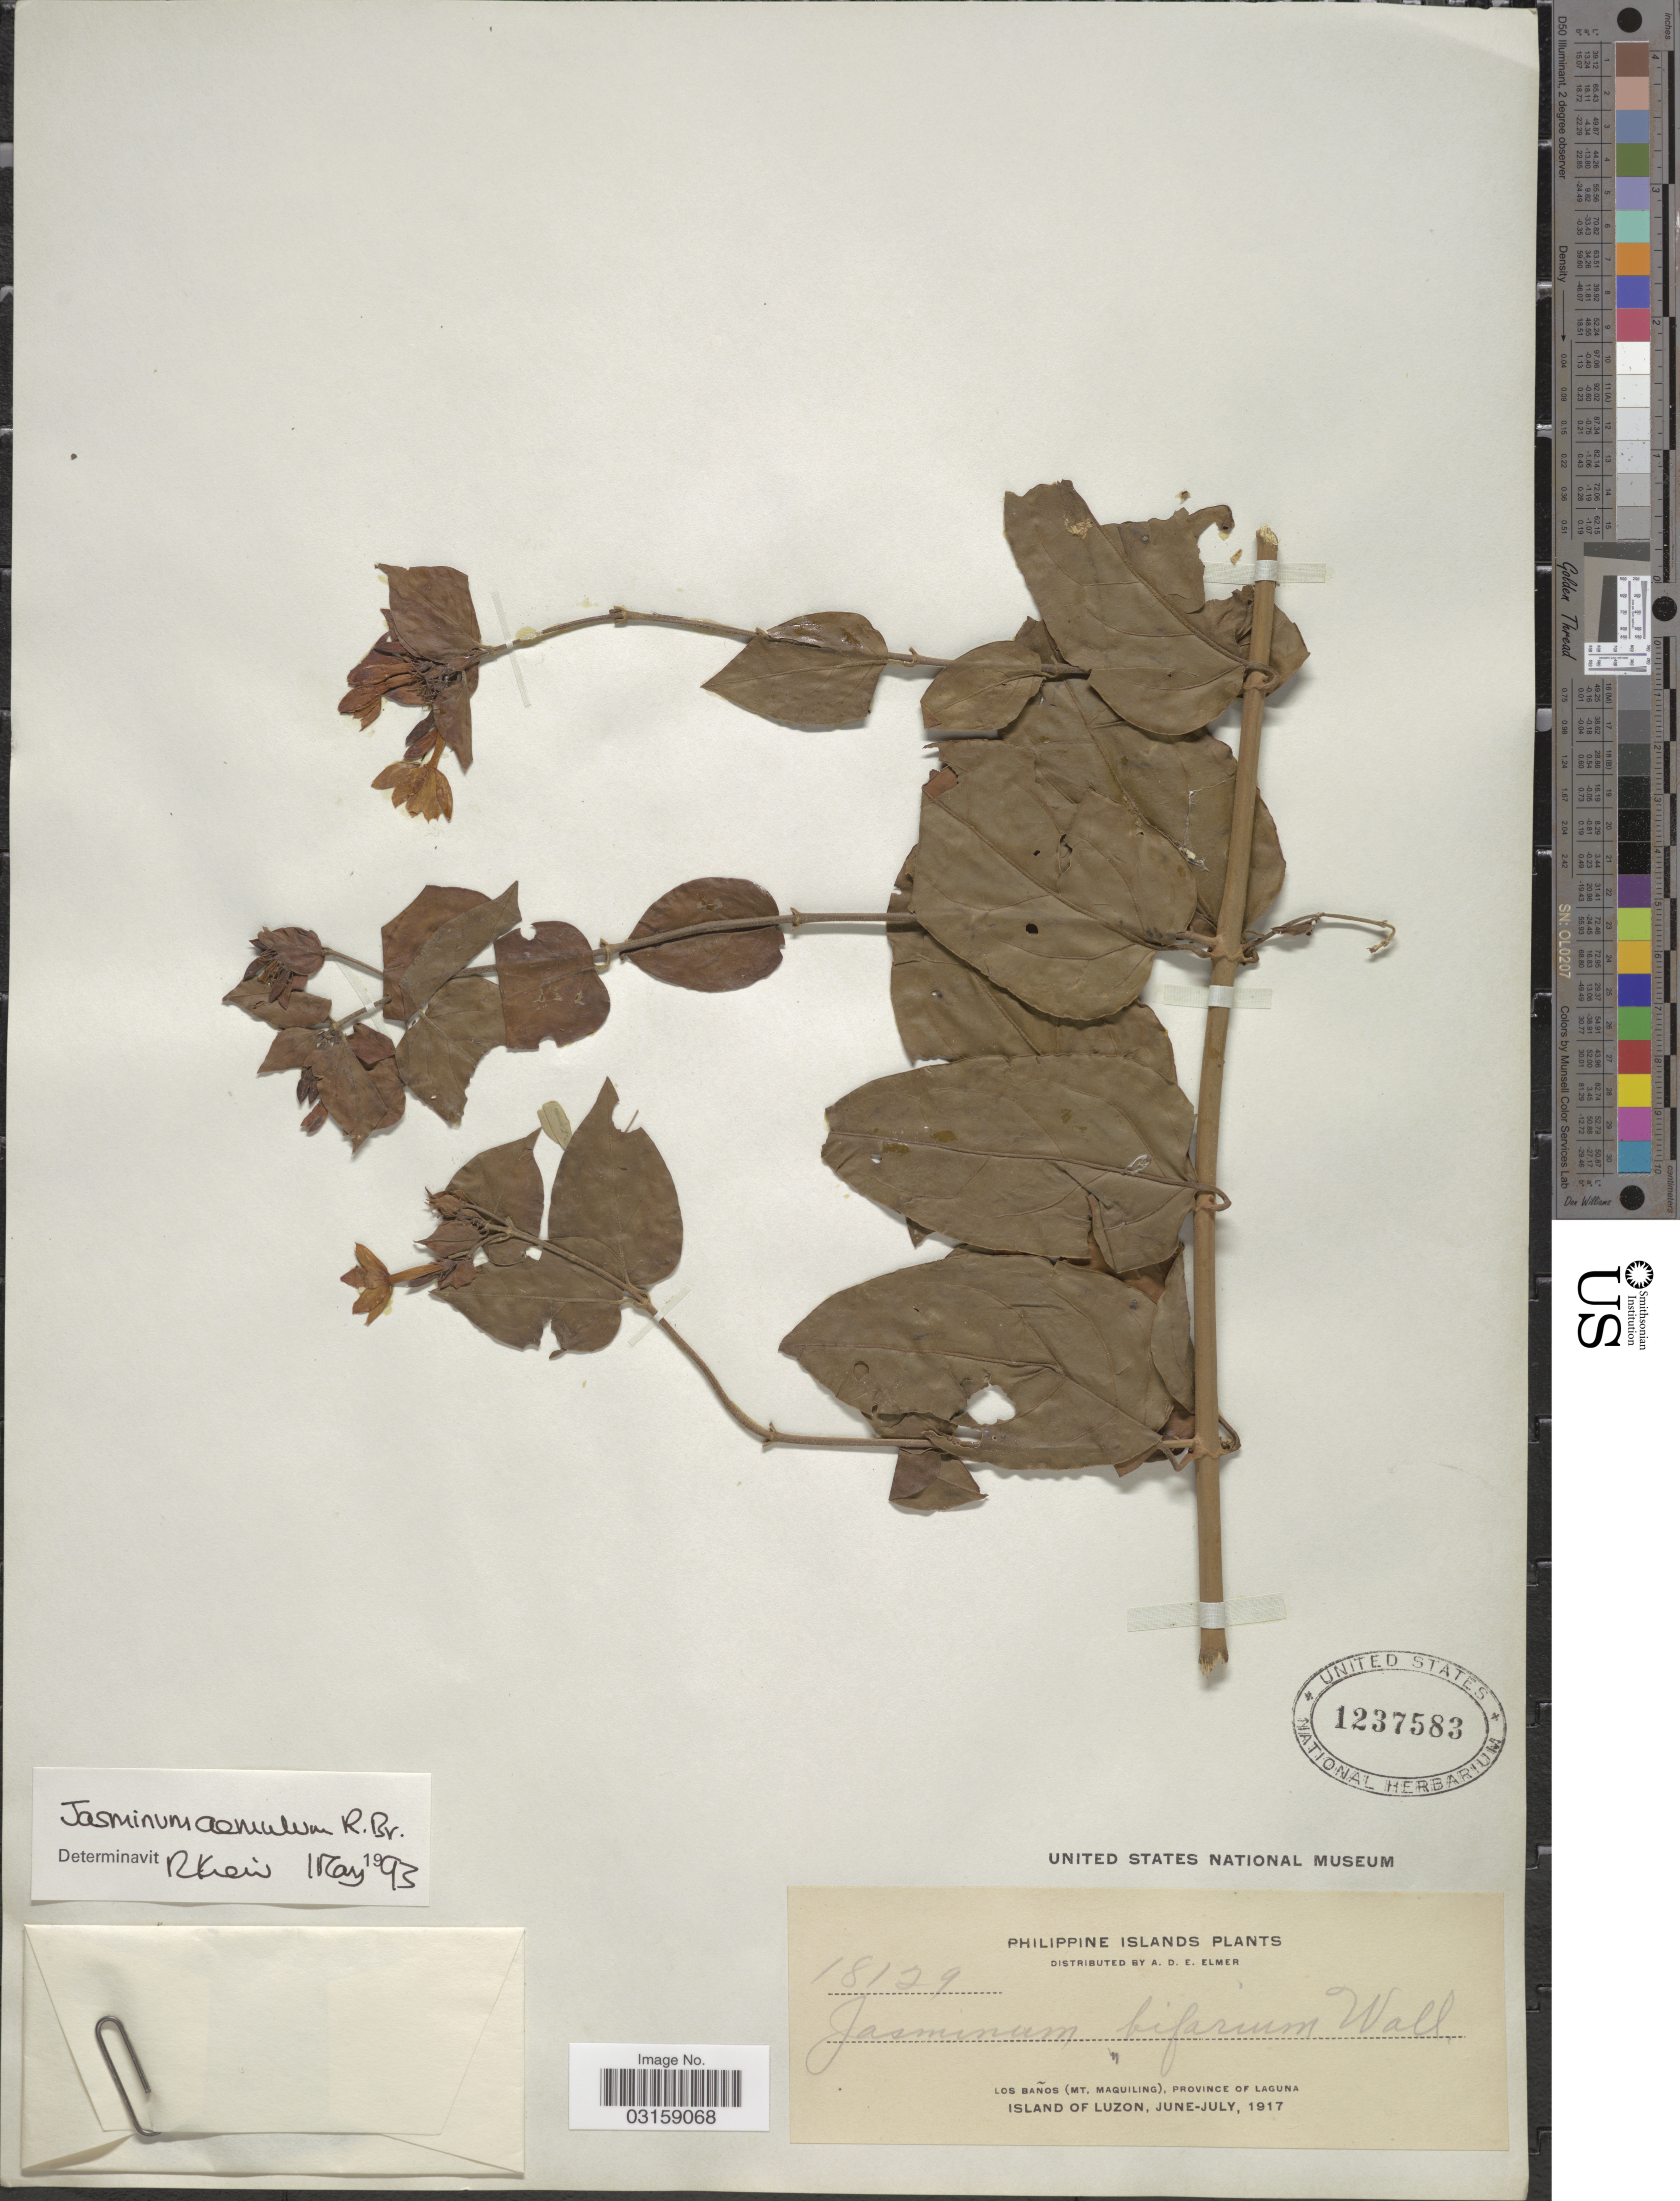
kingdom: Plantae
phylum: Tracheophyta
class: Magnoliopsida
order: Lamiales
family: Oleaceae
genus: Jasminum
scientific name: Jasminum elongatum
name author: (P.J. Bergius) Willd.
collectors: A. D. E. Elmer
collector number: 18129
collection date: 1917-06/1917-07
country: Philippines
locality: Philippine Islands. Los Baños (Mt. Maquiling), Province of Laguna. Island of Luzon.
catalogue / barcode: US 1237583